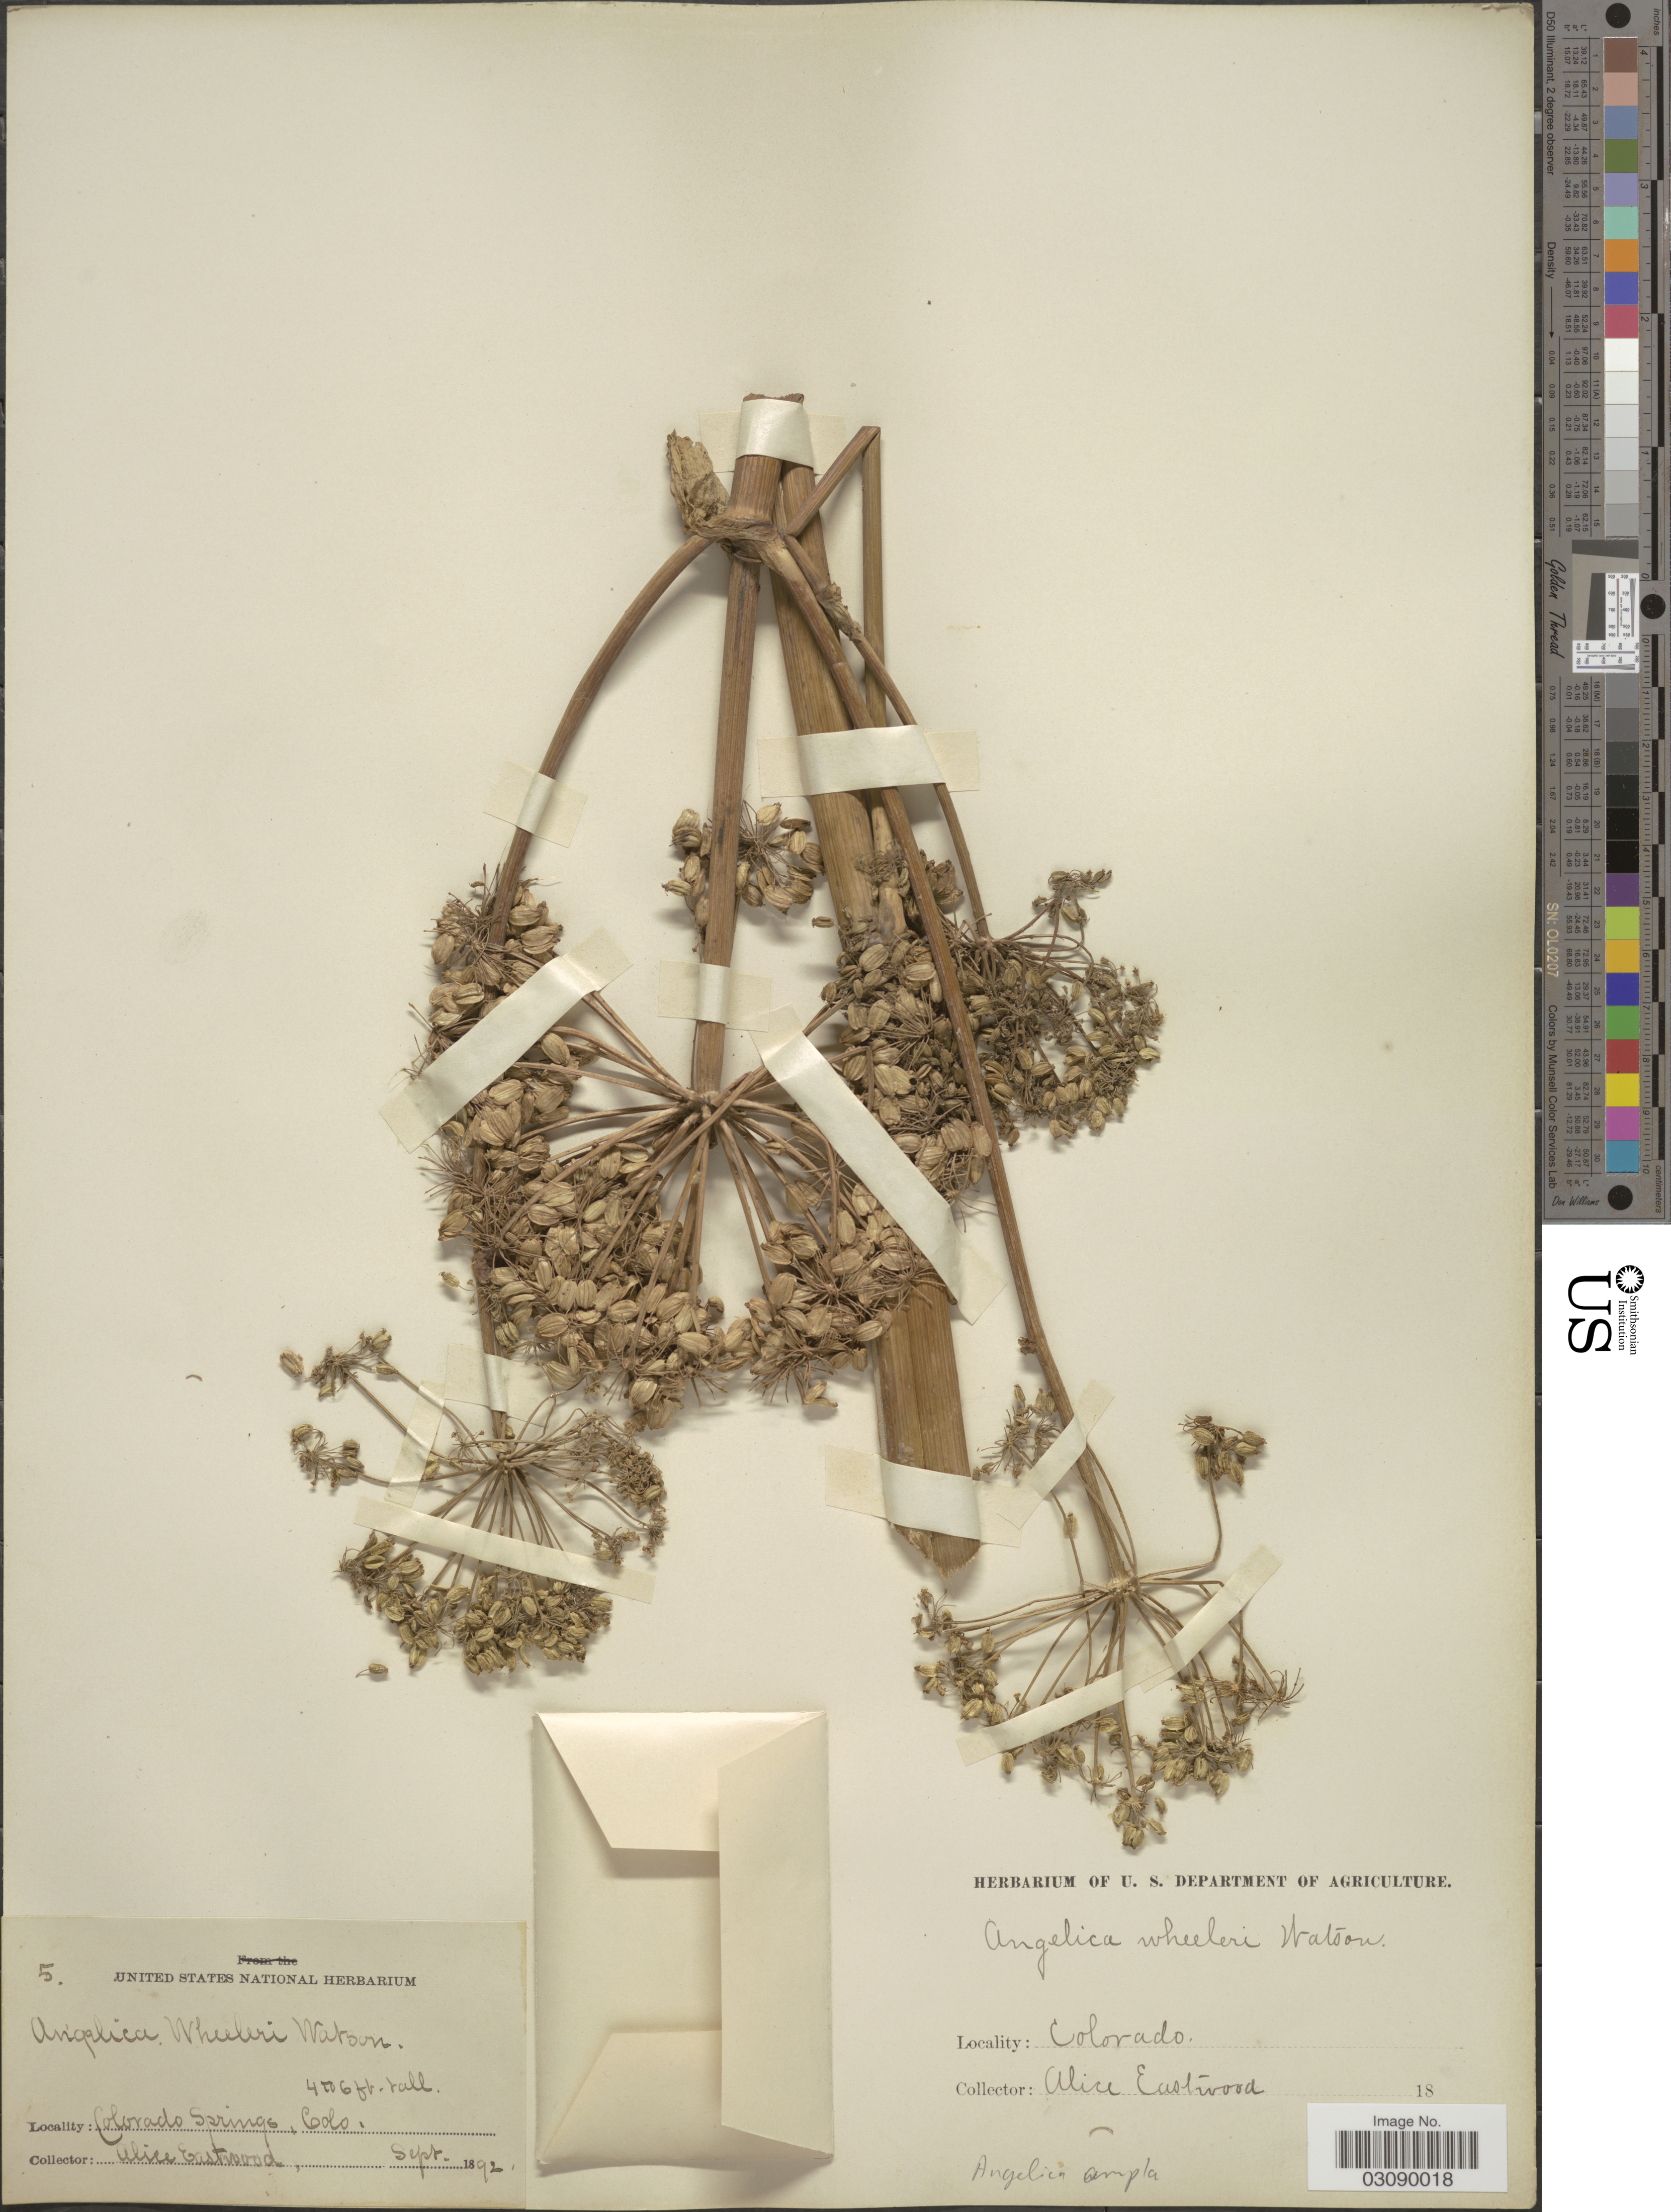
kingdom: Plantae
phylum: Tracheophyta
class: Magnoliopsida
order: Apiales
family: Apiaceae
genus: Angelica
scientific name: Angelica ampla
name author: A. Nelson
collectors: A. Eastwood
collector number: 5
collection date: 1892-09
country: United States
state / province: Colorado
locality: Colorado Springs.